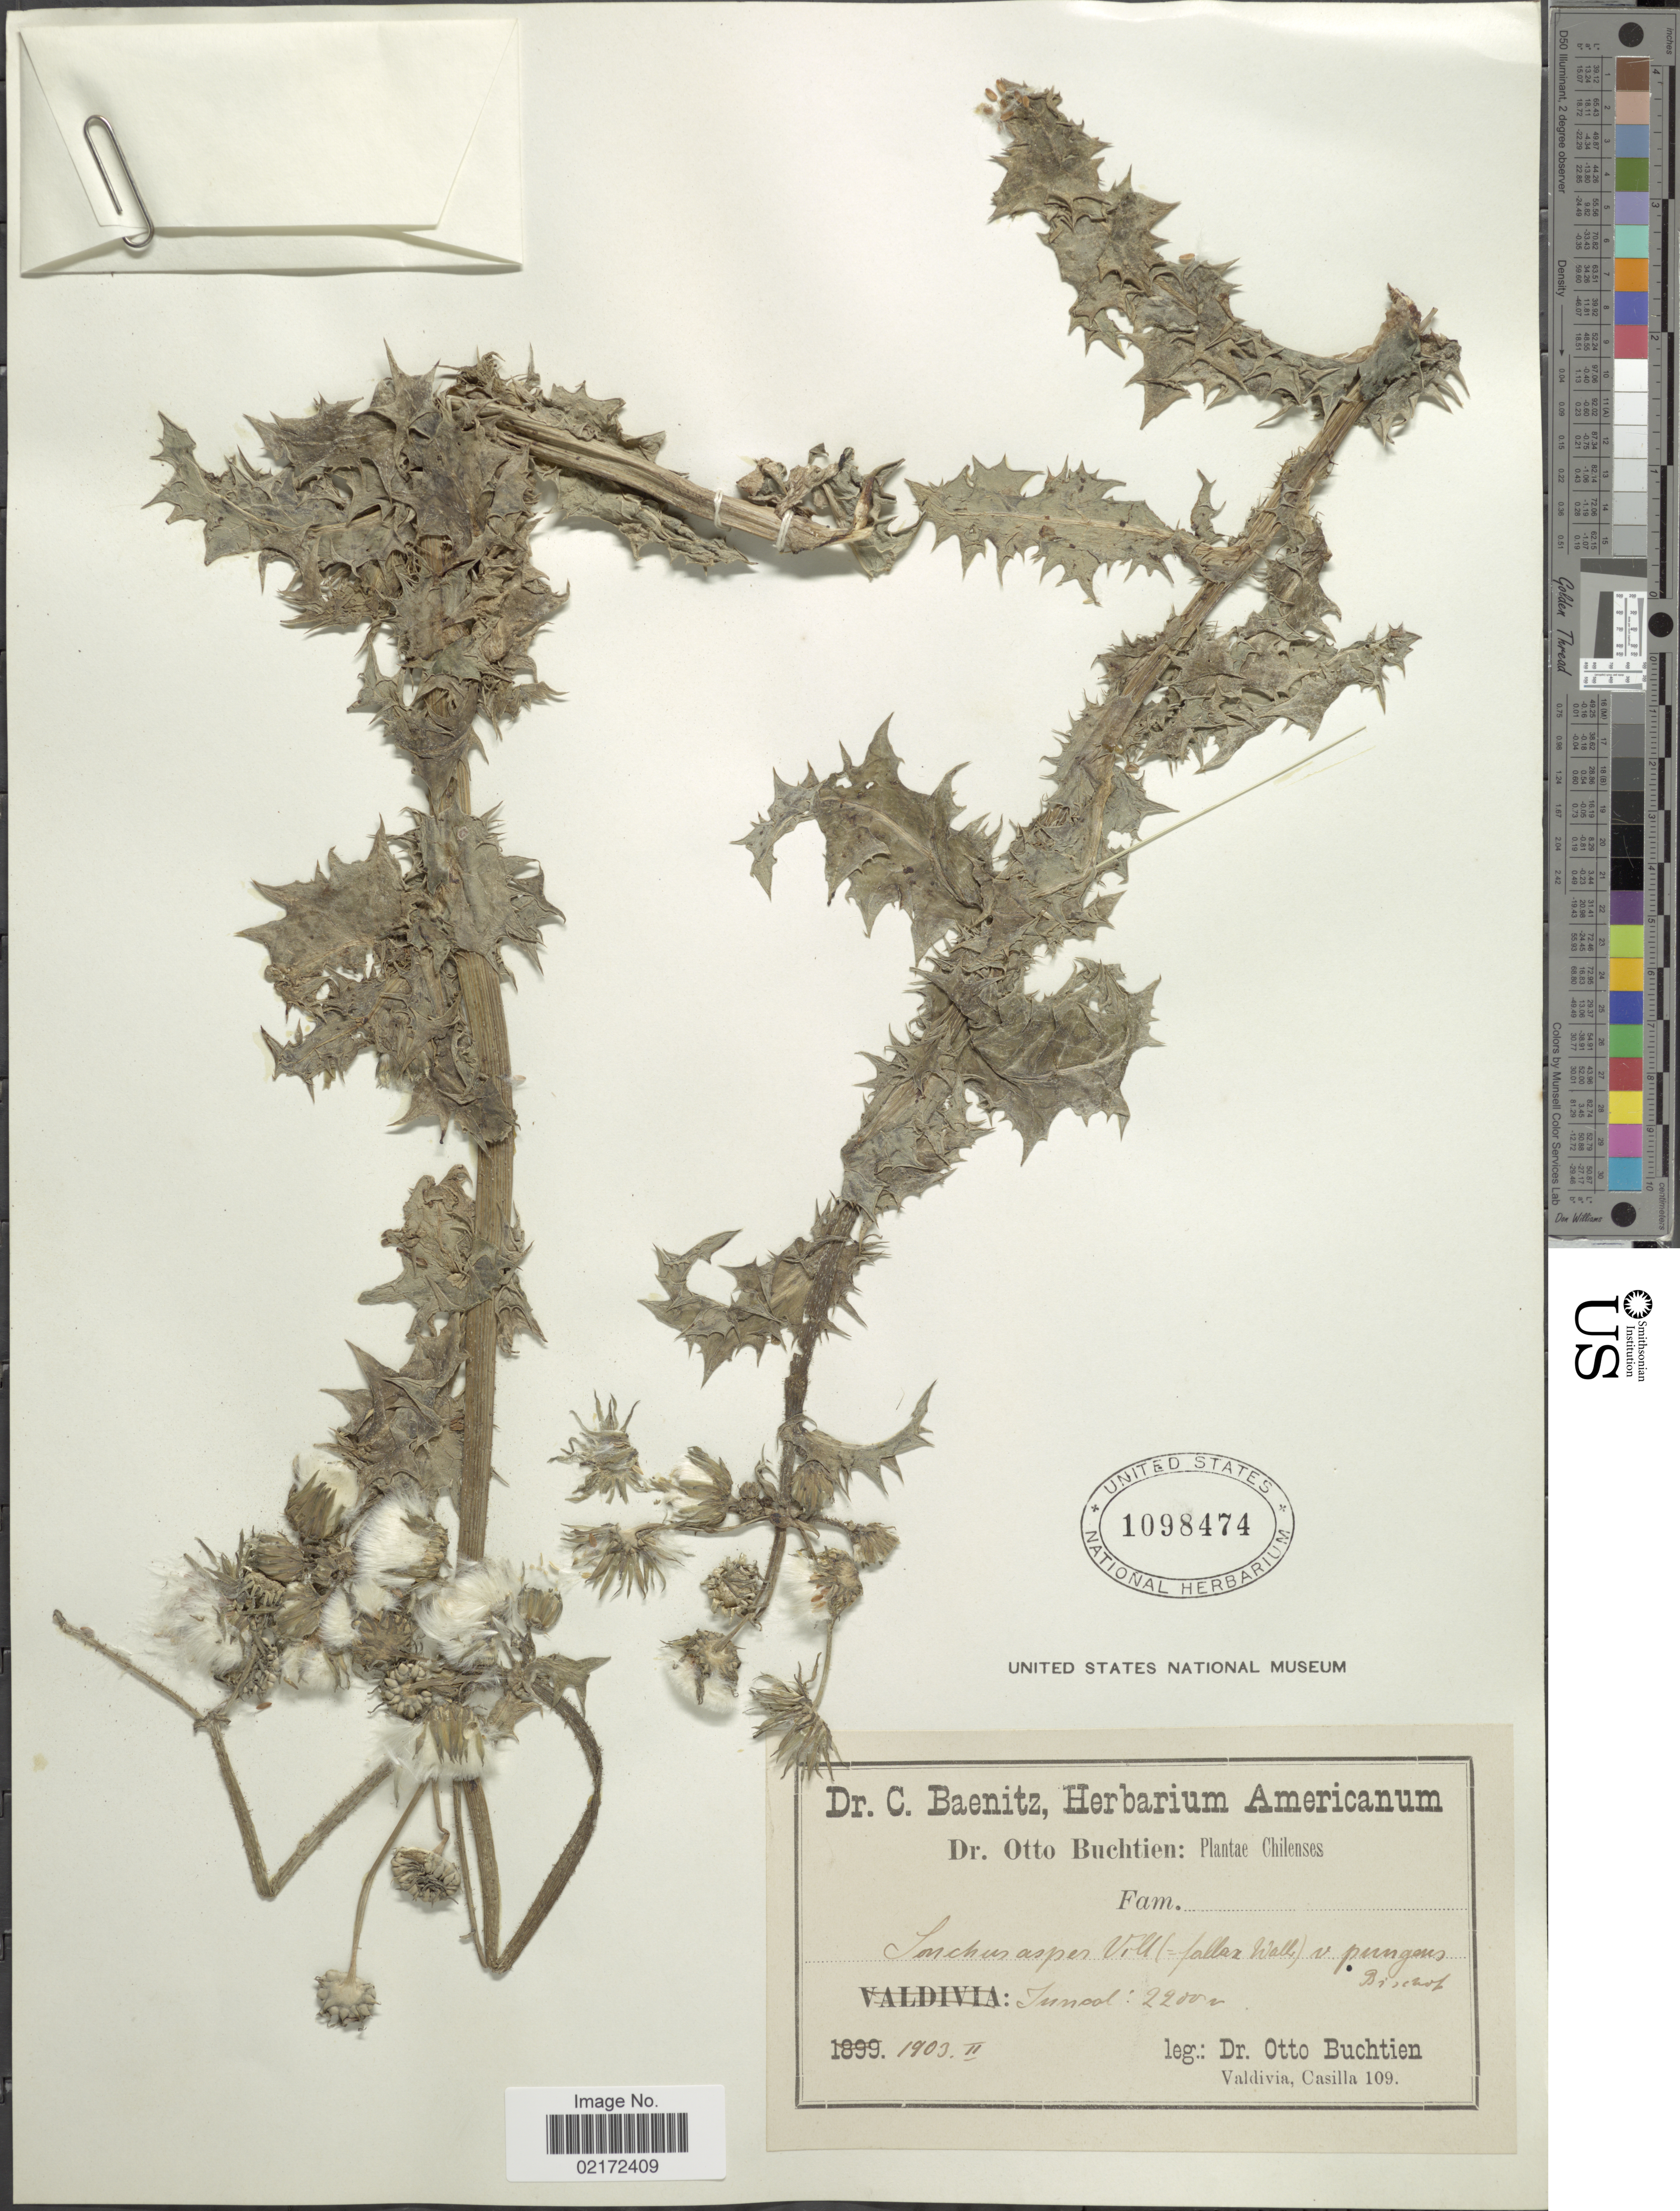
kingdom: Plantae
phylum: Tracheophyta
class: Magnoliopsida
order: Asterales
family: Asteraceae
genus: Sonchus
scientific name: Sonchus asper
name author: (L.) Hill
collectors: O. Buchtien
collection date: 1903-02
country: Chile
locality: Juncal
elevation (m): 2200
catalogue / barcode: US 1098474